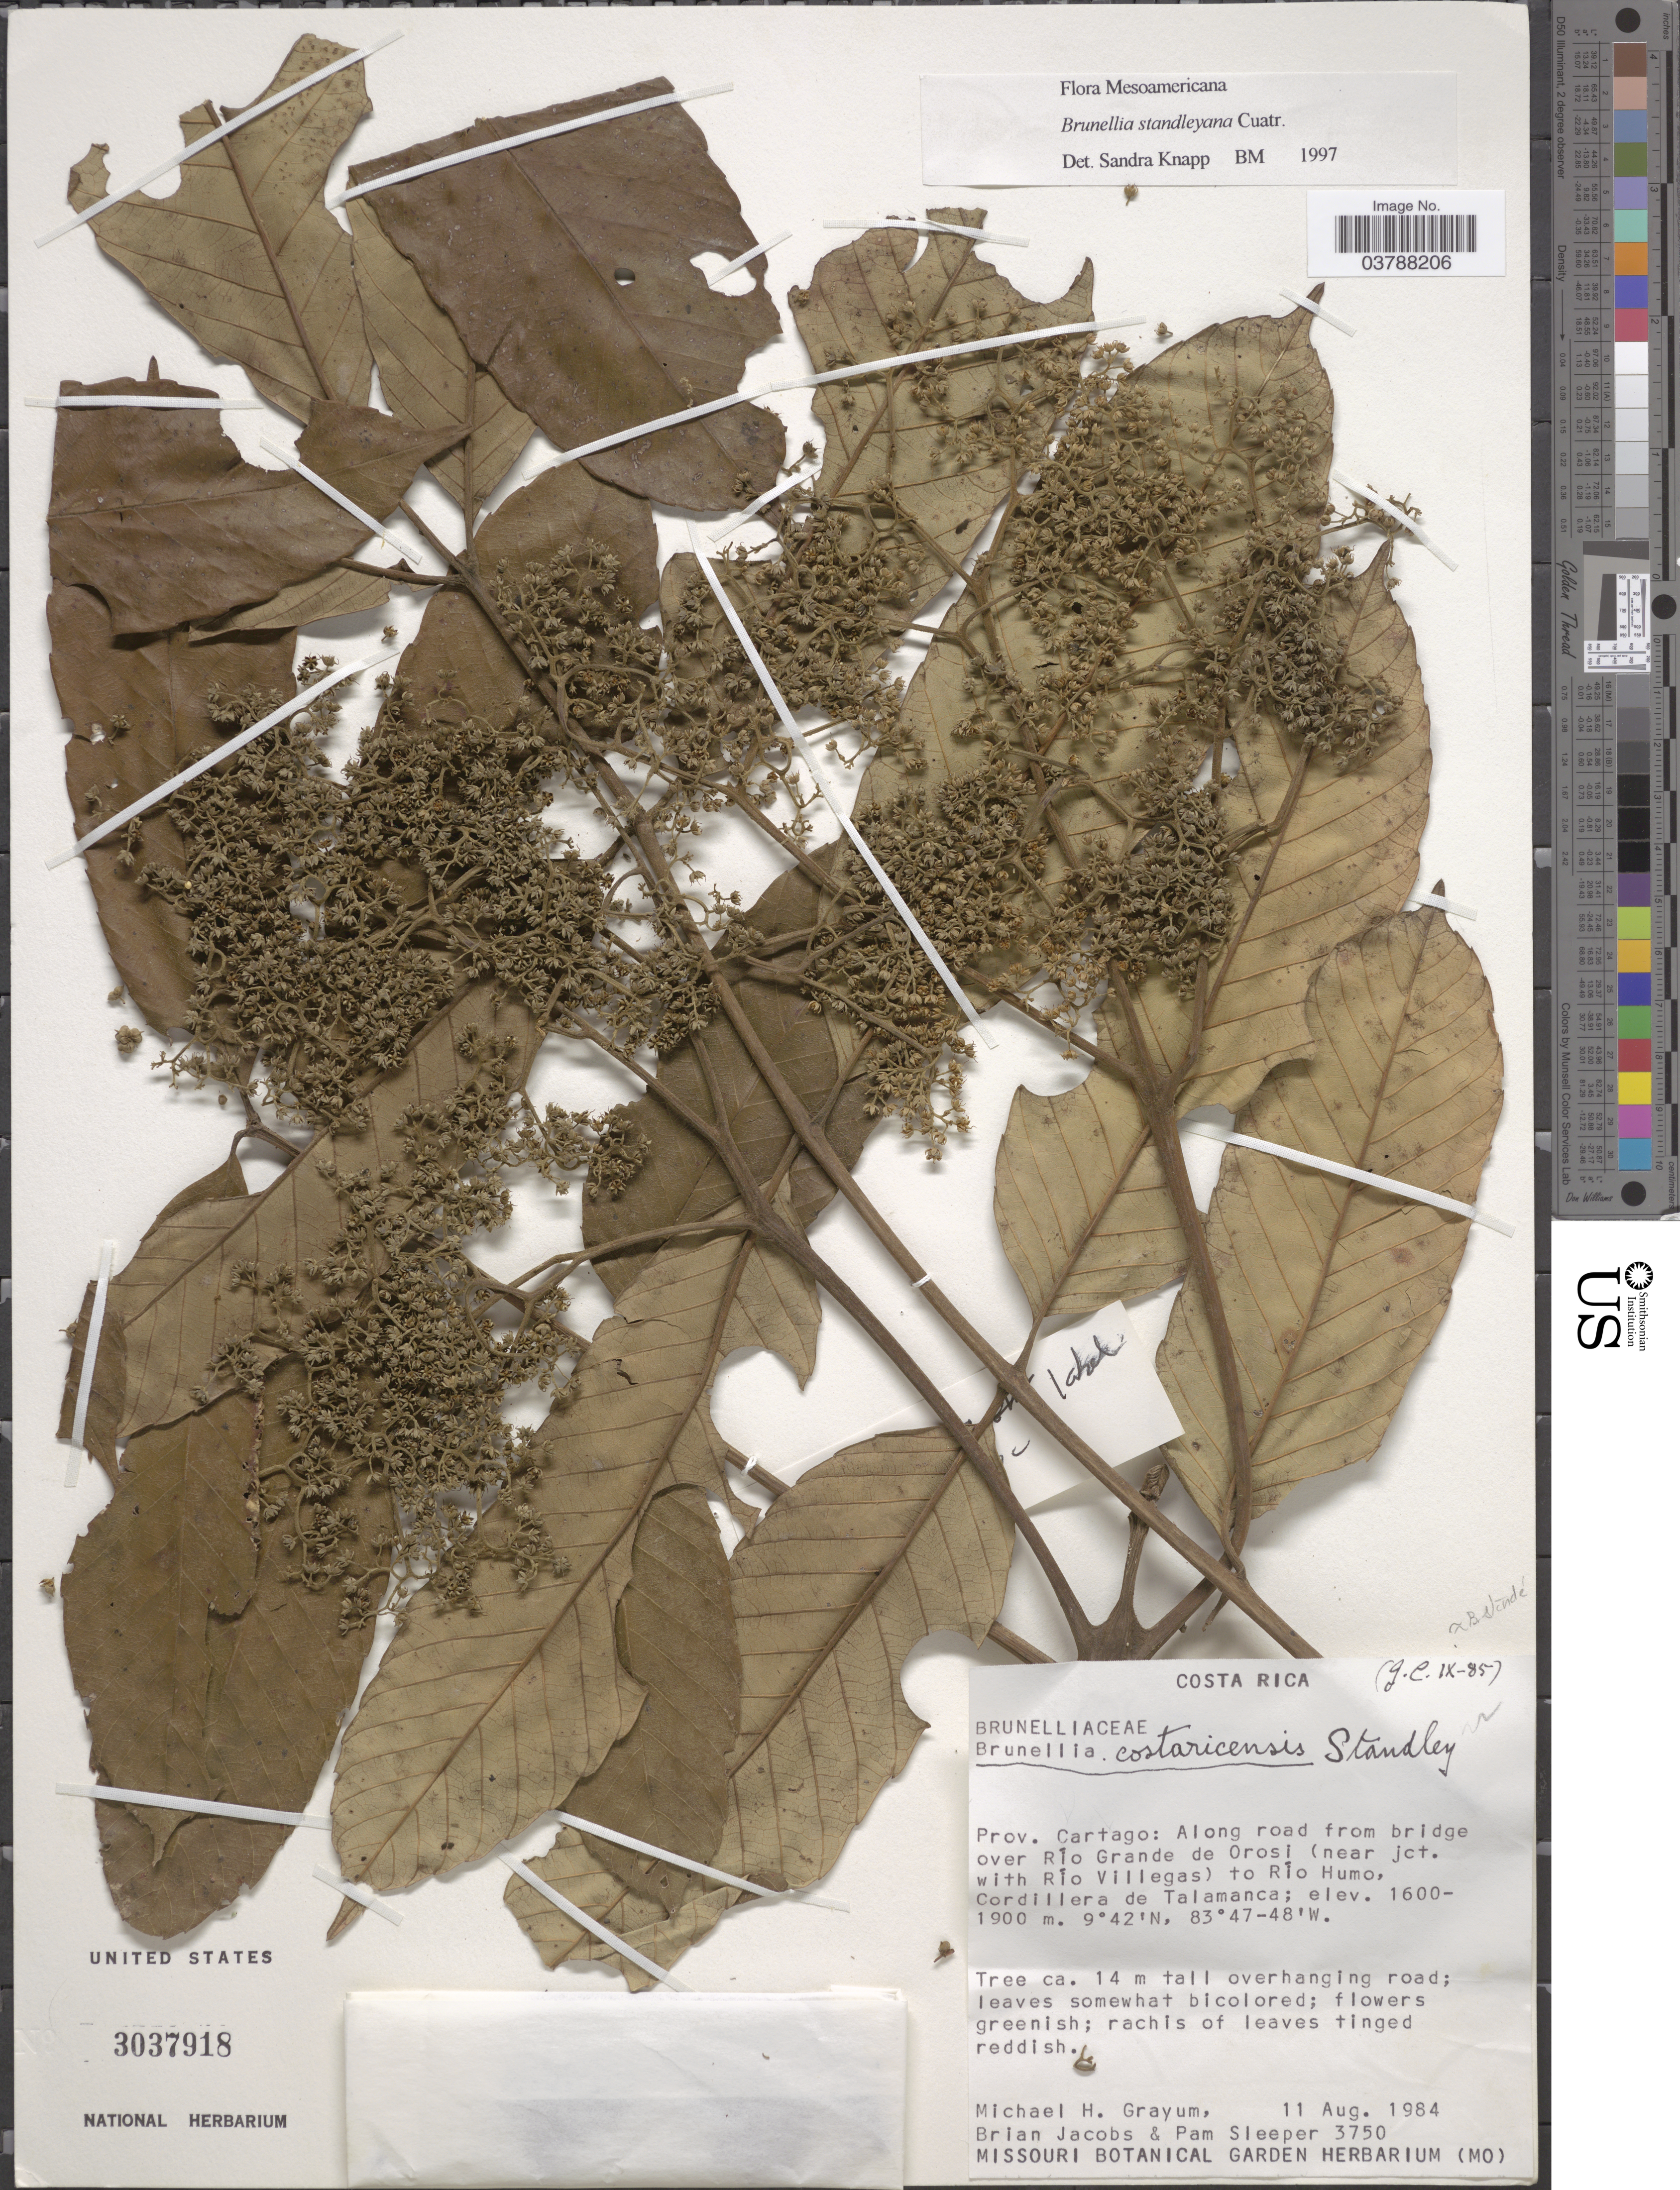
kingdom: Plantae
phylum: Tracheophyta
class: Magnoliopsida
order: Oxalidales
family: Brunelliaceae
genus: Brunellia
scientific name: Brunellia standleyana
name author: Cuatrec.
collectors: M. H. Grayum, B. Jacobs & P. Sleeper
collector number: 3750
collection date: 1984-08-11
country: Costa Rica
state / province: Cartago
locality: Along road from bridge over Río Grande de Orosi (near jct. with Río Villegas) to Río Humo, Cordillera de Talamanca.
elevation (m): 1600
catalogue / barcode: US 3037918